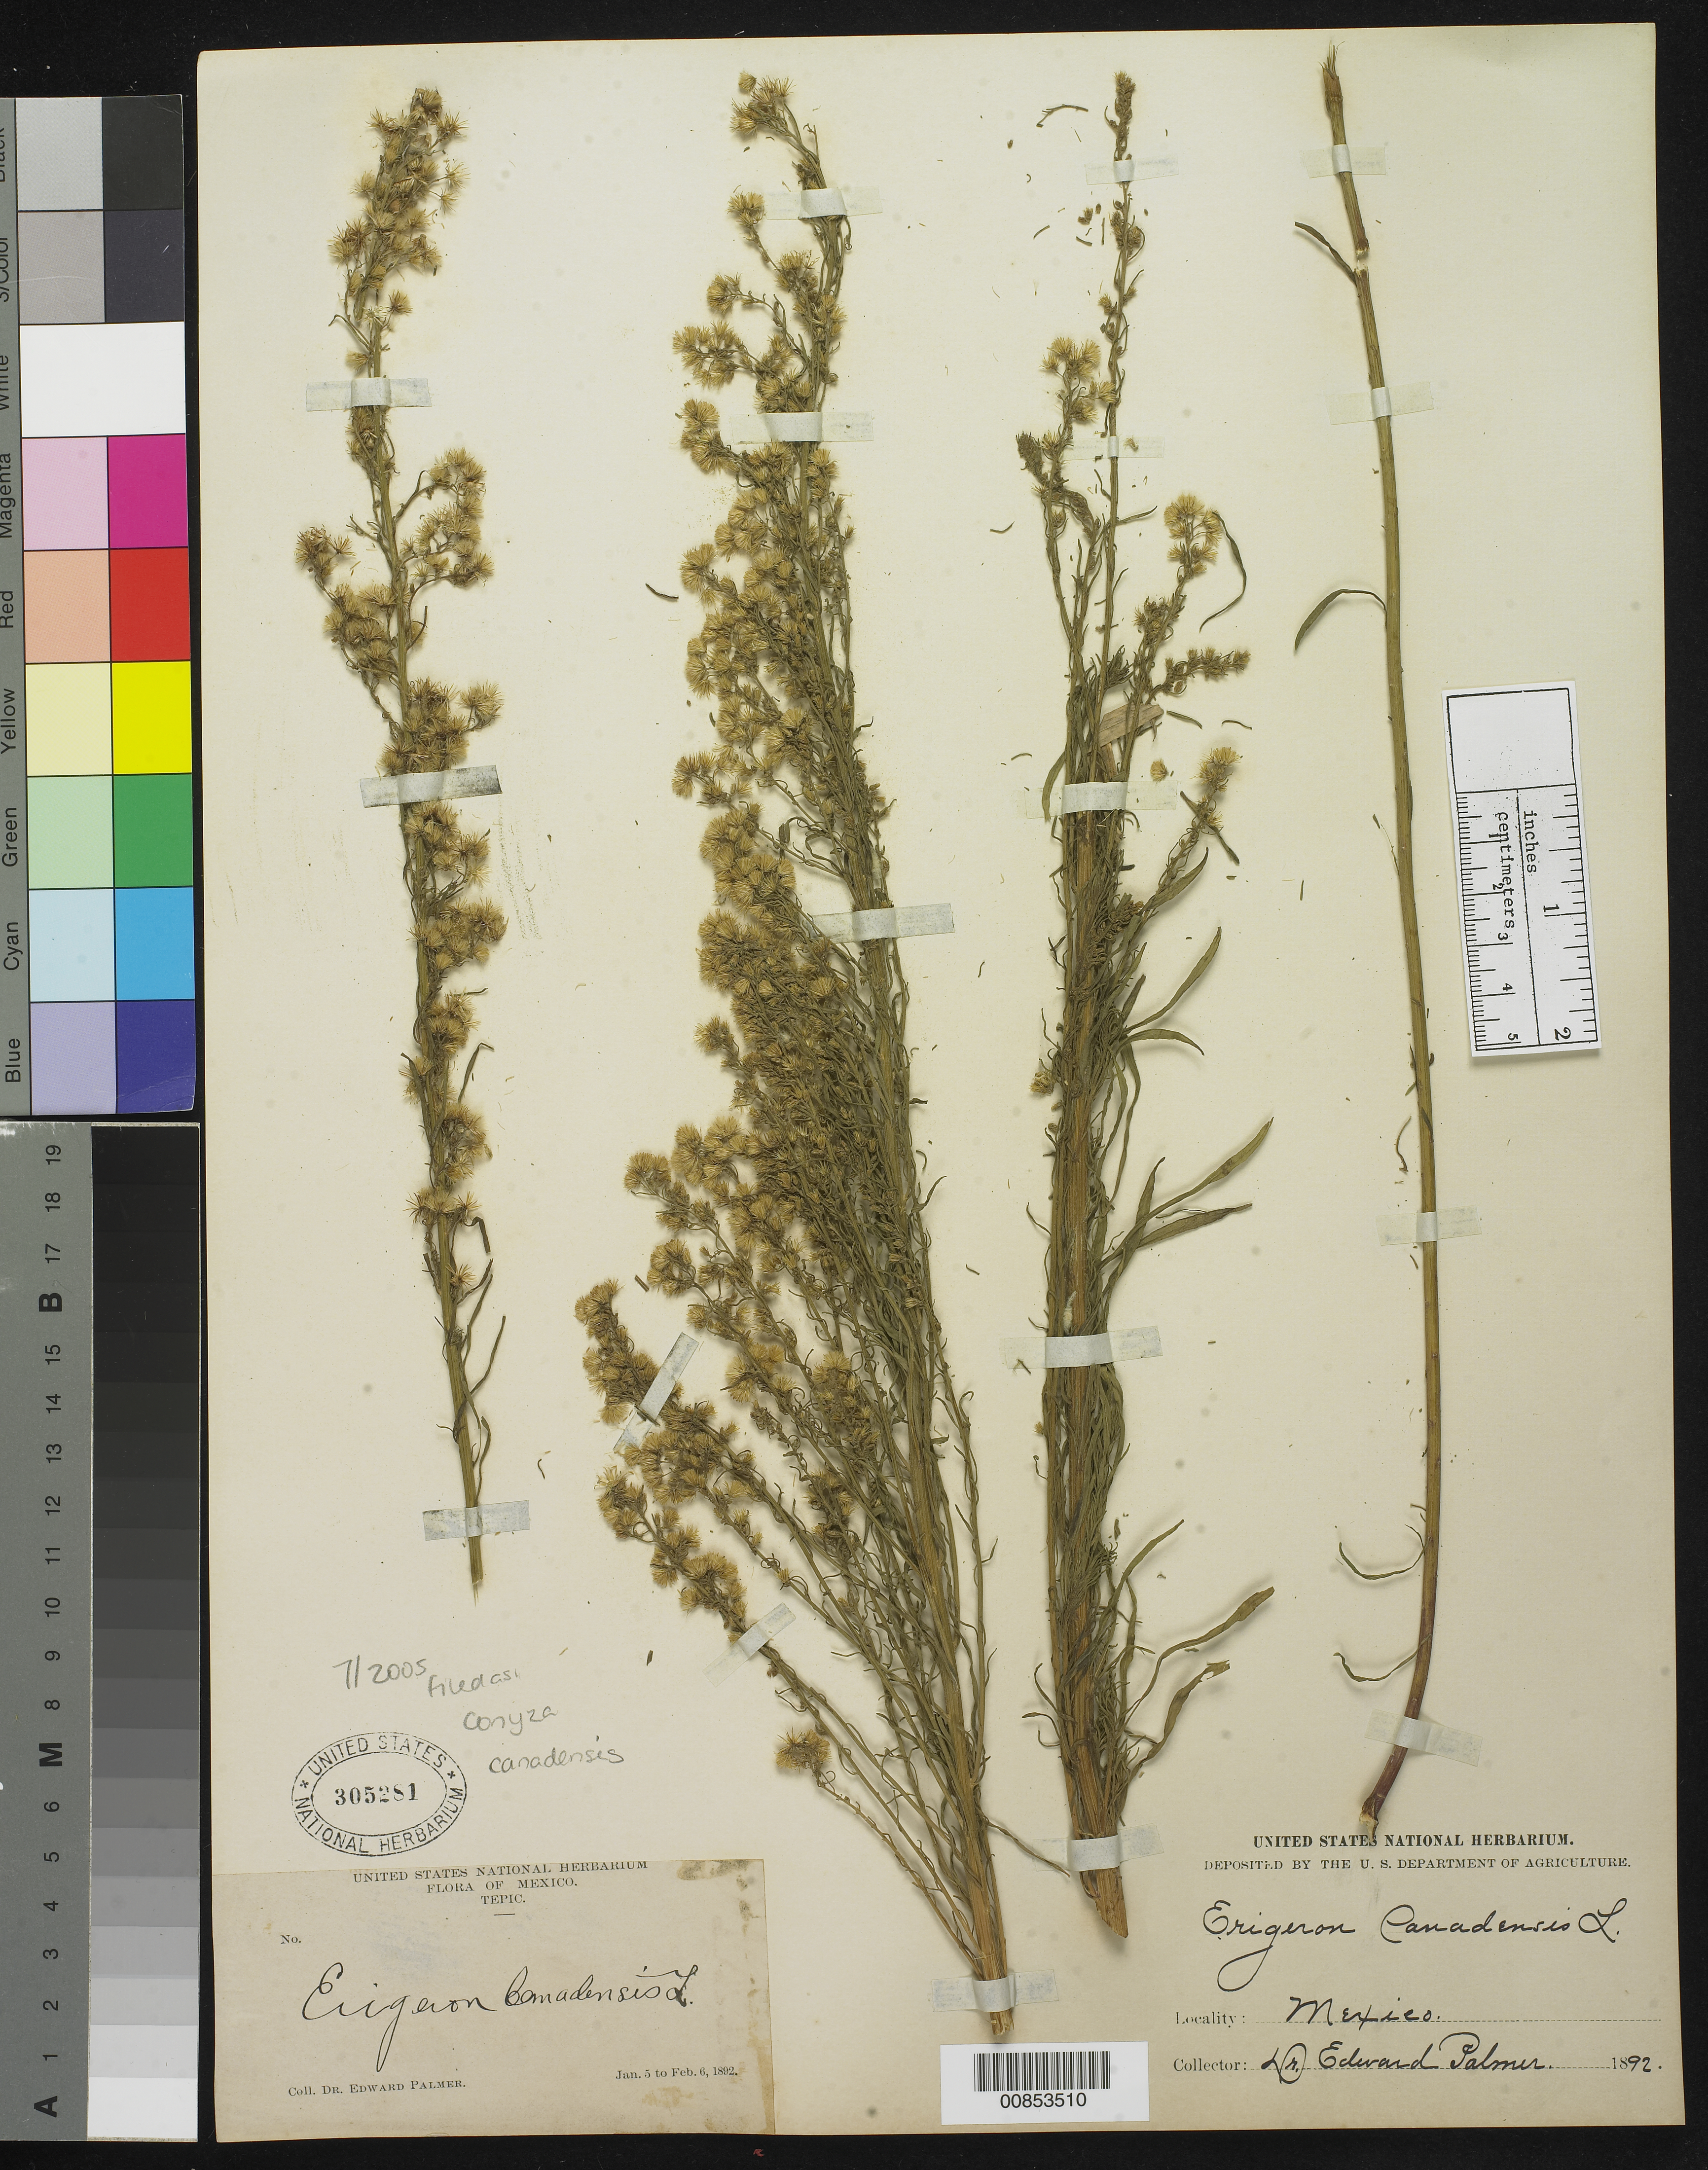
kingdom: Plantae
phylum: Tracheophyta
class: Magnoliopsida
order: Asterales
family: Asteraceae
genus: Conyza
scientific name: Conyza canadensis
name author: (L.) Cronq.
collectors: E. Palmer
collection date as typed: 05 Jan 1892 to 06 Feb 1892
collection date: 1892-01-05/1892-02-06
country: Mexico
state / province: Nayarit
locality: Tepic, Nayarit.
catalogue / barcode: US 305281